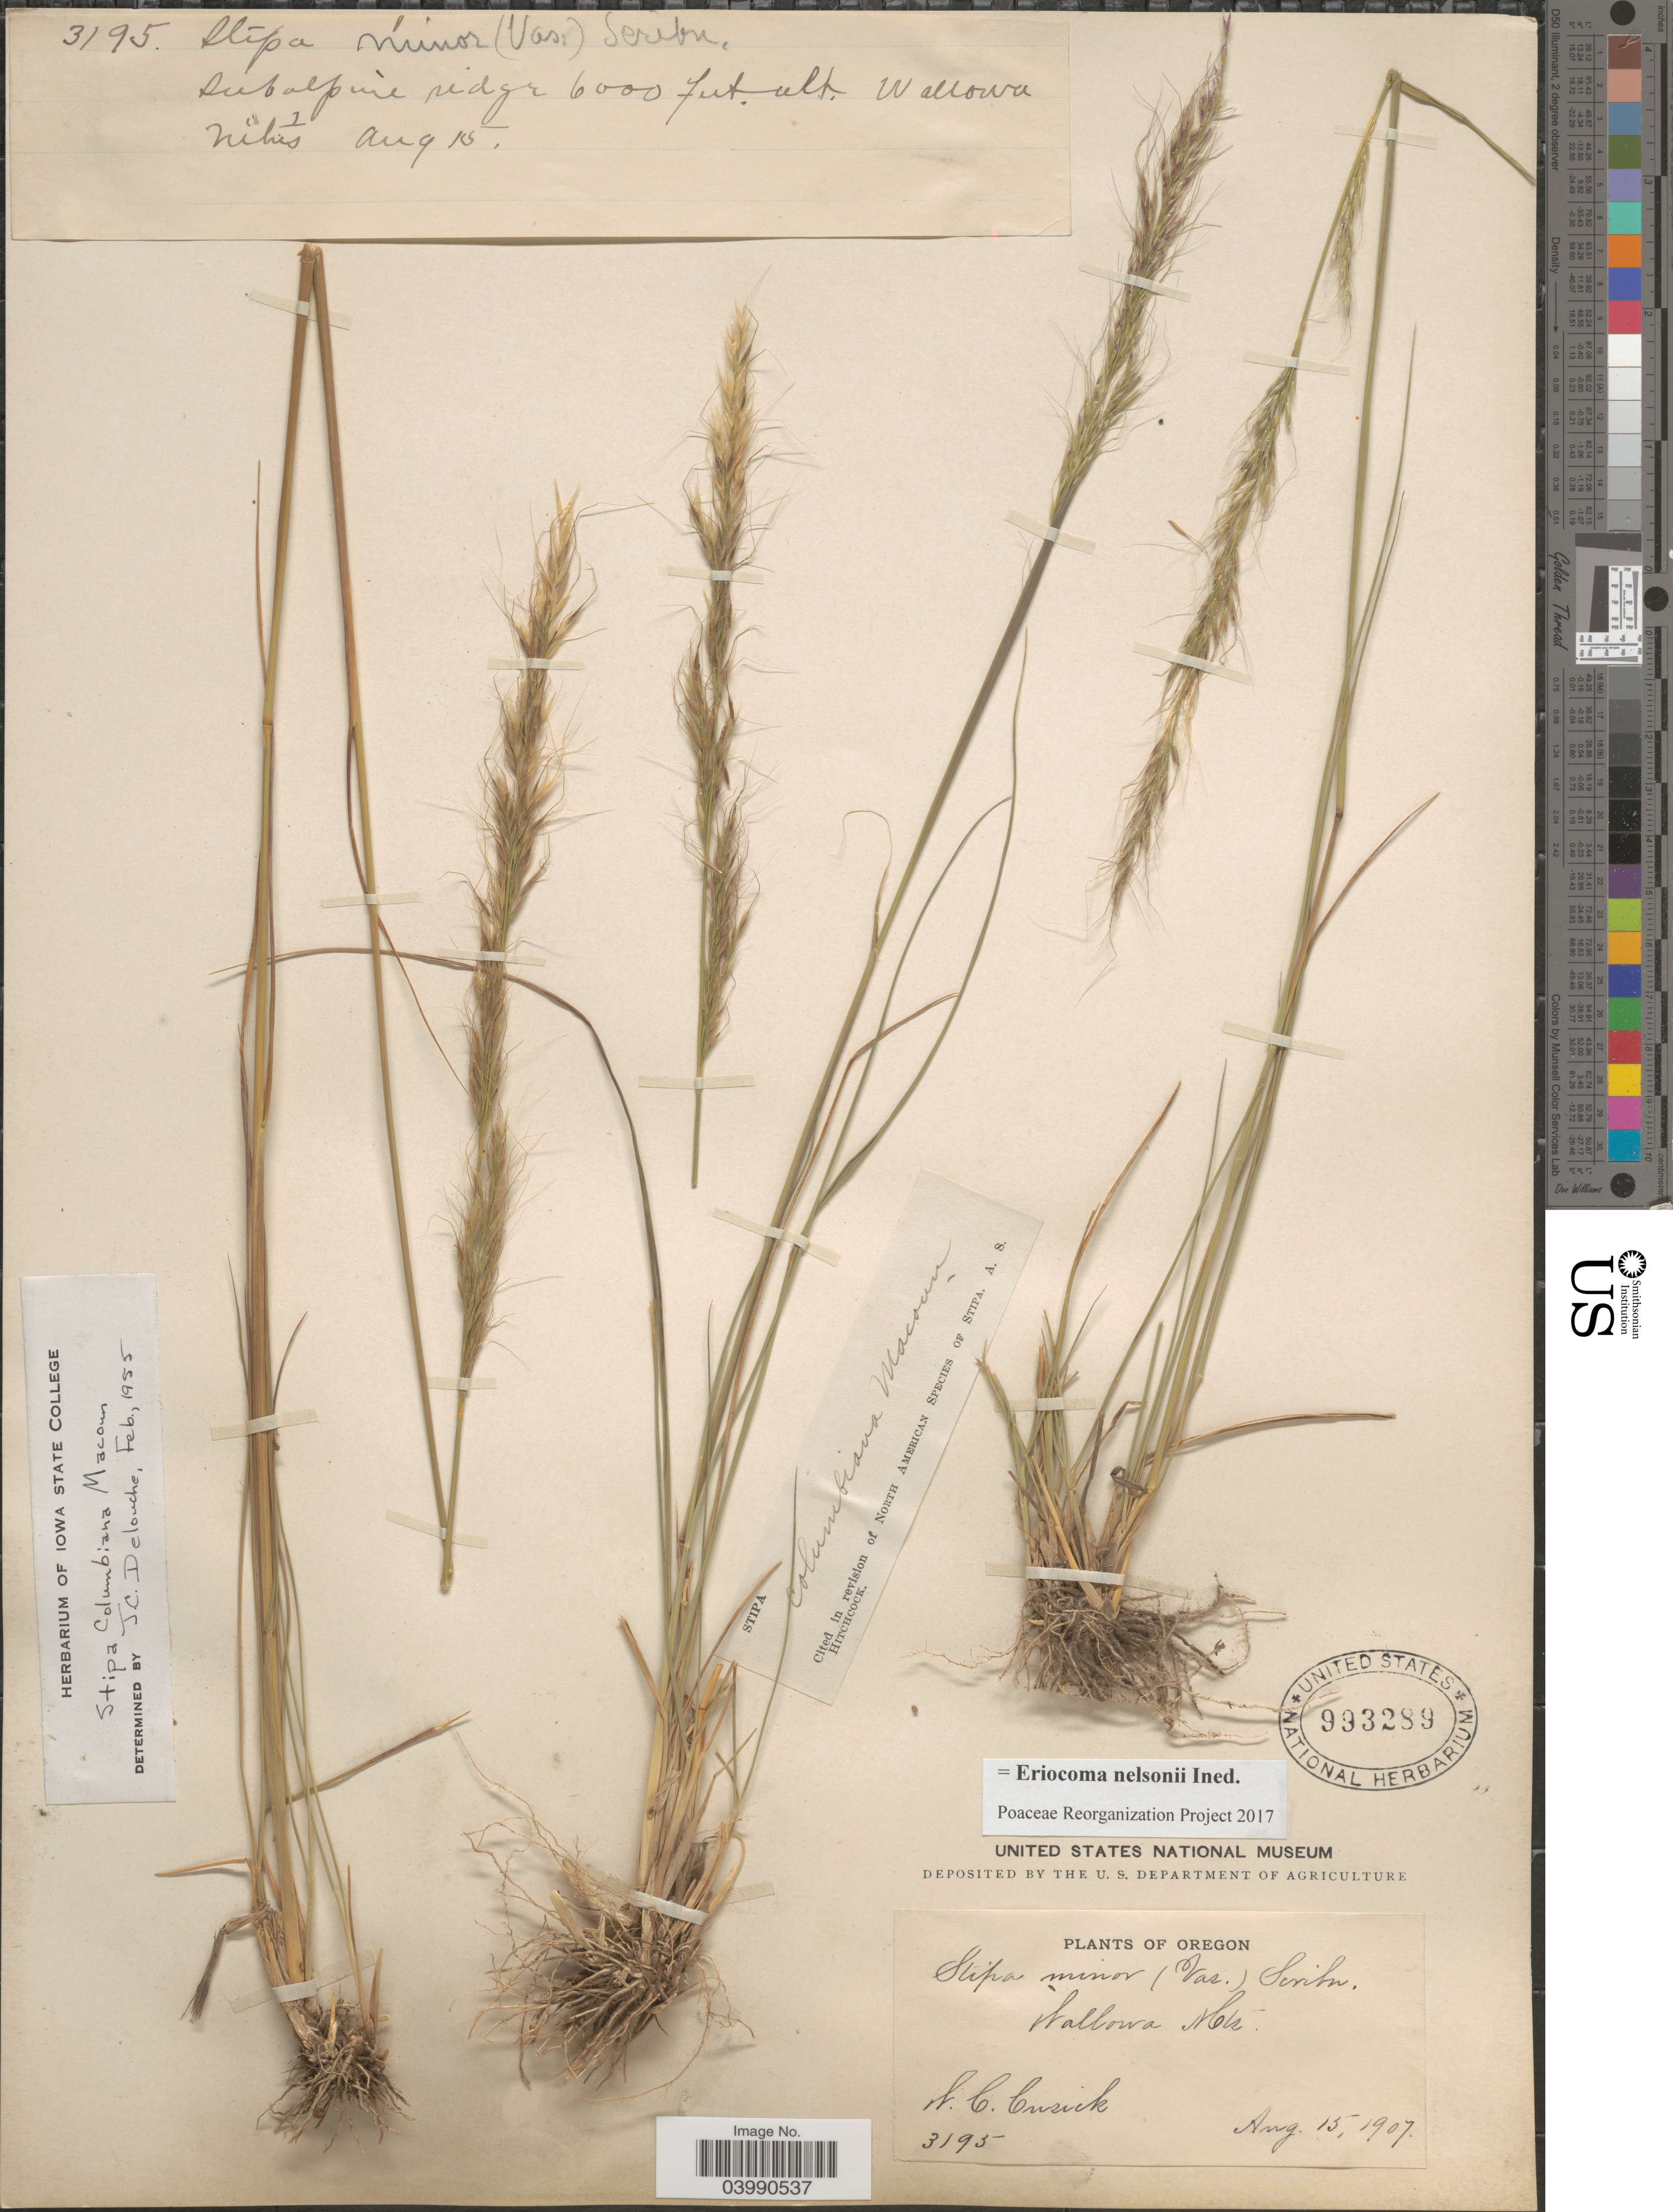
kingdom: Plantae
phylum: Tracheophyta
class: Liliopsida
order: Poales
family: Poaceae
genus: Eriocoma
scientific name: Eriocoma nelsonii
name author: (Scribn.) Romasch.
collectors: W. C. Cusick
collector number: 3195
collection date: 1907-08-15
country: United States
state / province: Oregon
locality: Wallowa Mts. Subalpine ridge.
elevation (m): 1829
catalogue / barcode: US 993289